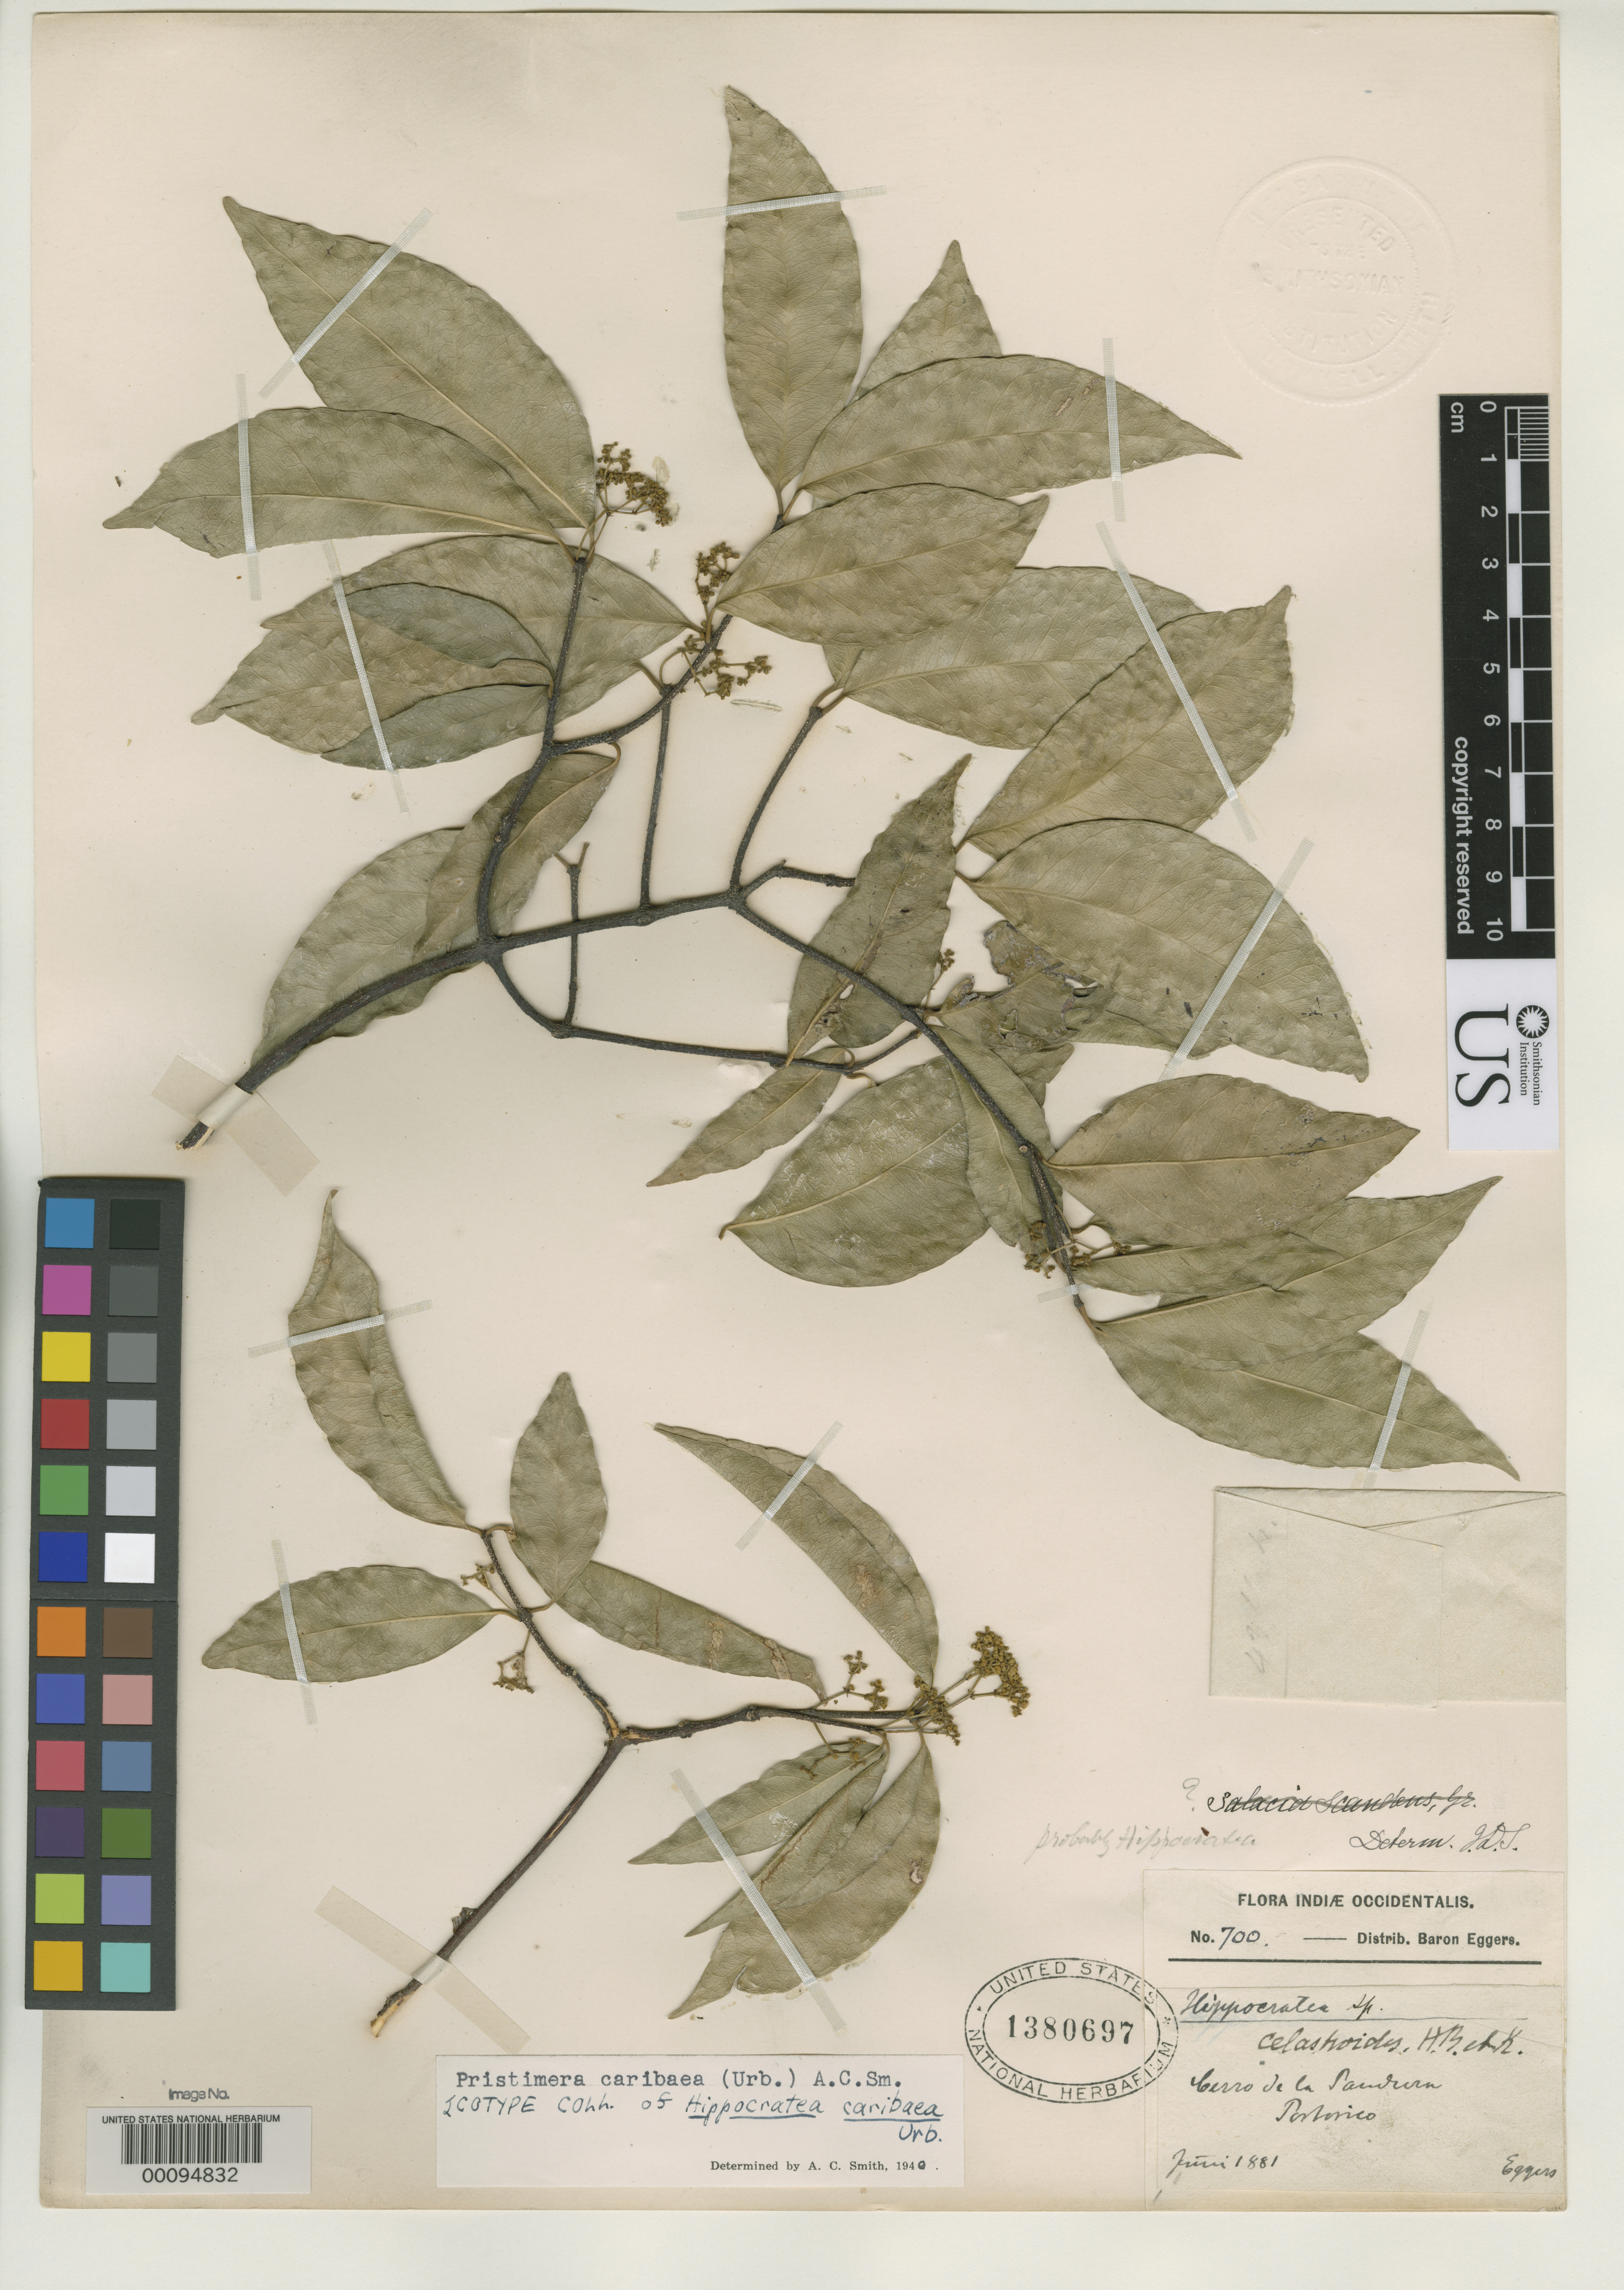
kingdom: Plantae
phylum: Tracheophyta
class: Magnoliopsida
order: Celastrales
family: Celastraceae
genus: Hippocratea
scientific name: Hippocratea caribaea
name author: Urb.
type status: Syntype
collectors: H. F. A. von Eggers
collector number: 700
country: Puerto Rico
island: Greater Antilles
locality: Orient. in Cerro de La Pandura.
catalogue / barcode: US 1380697